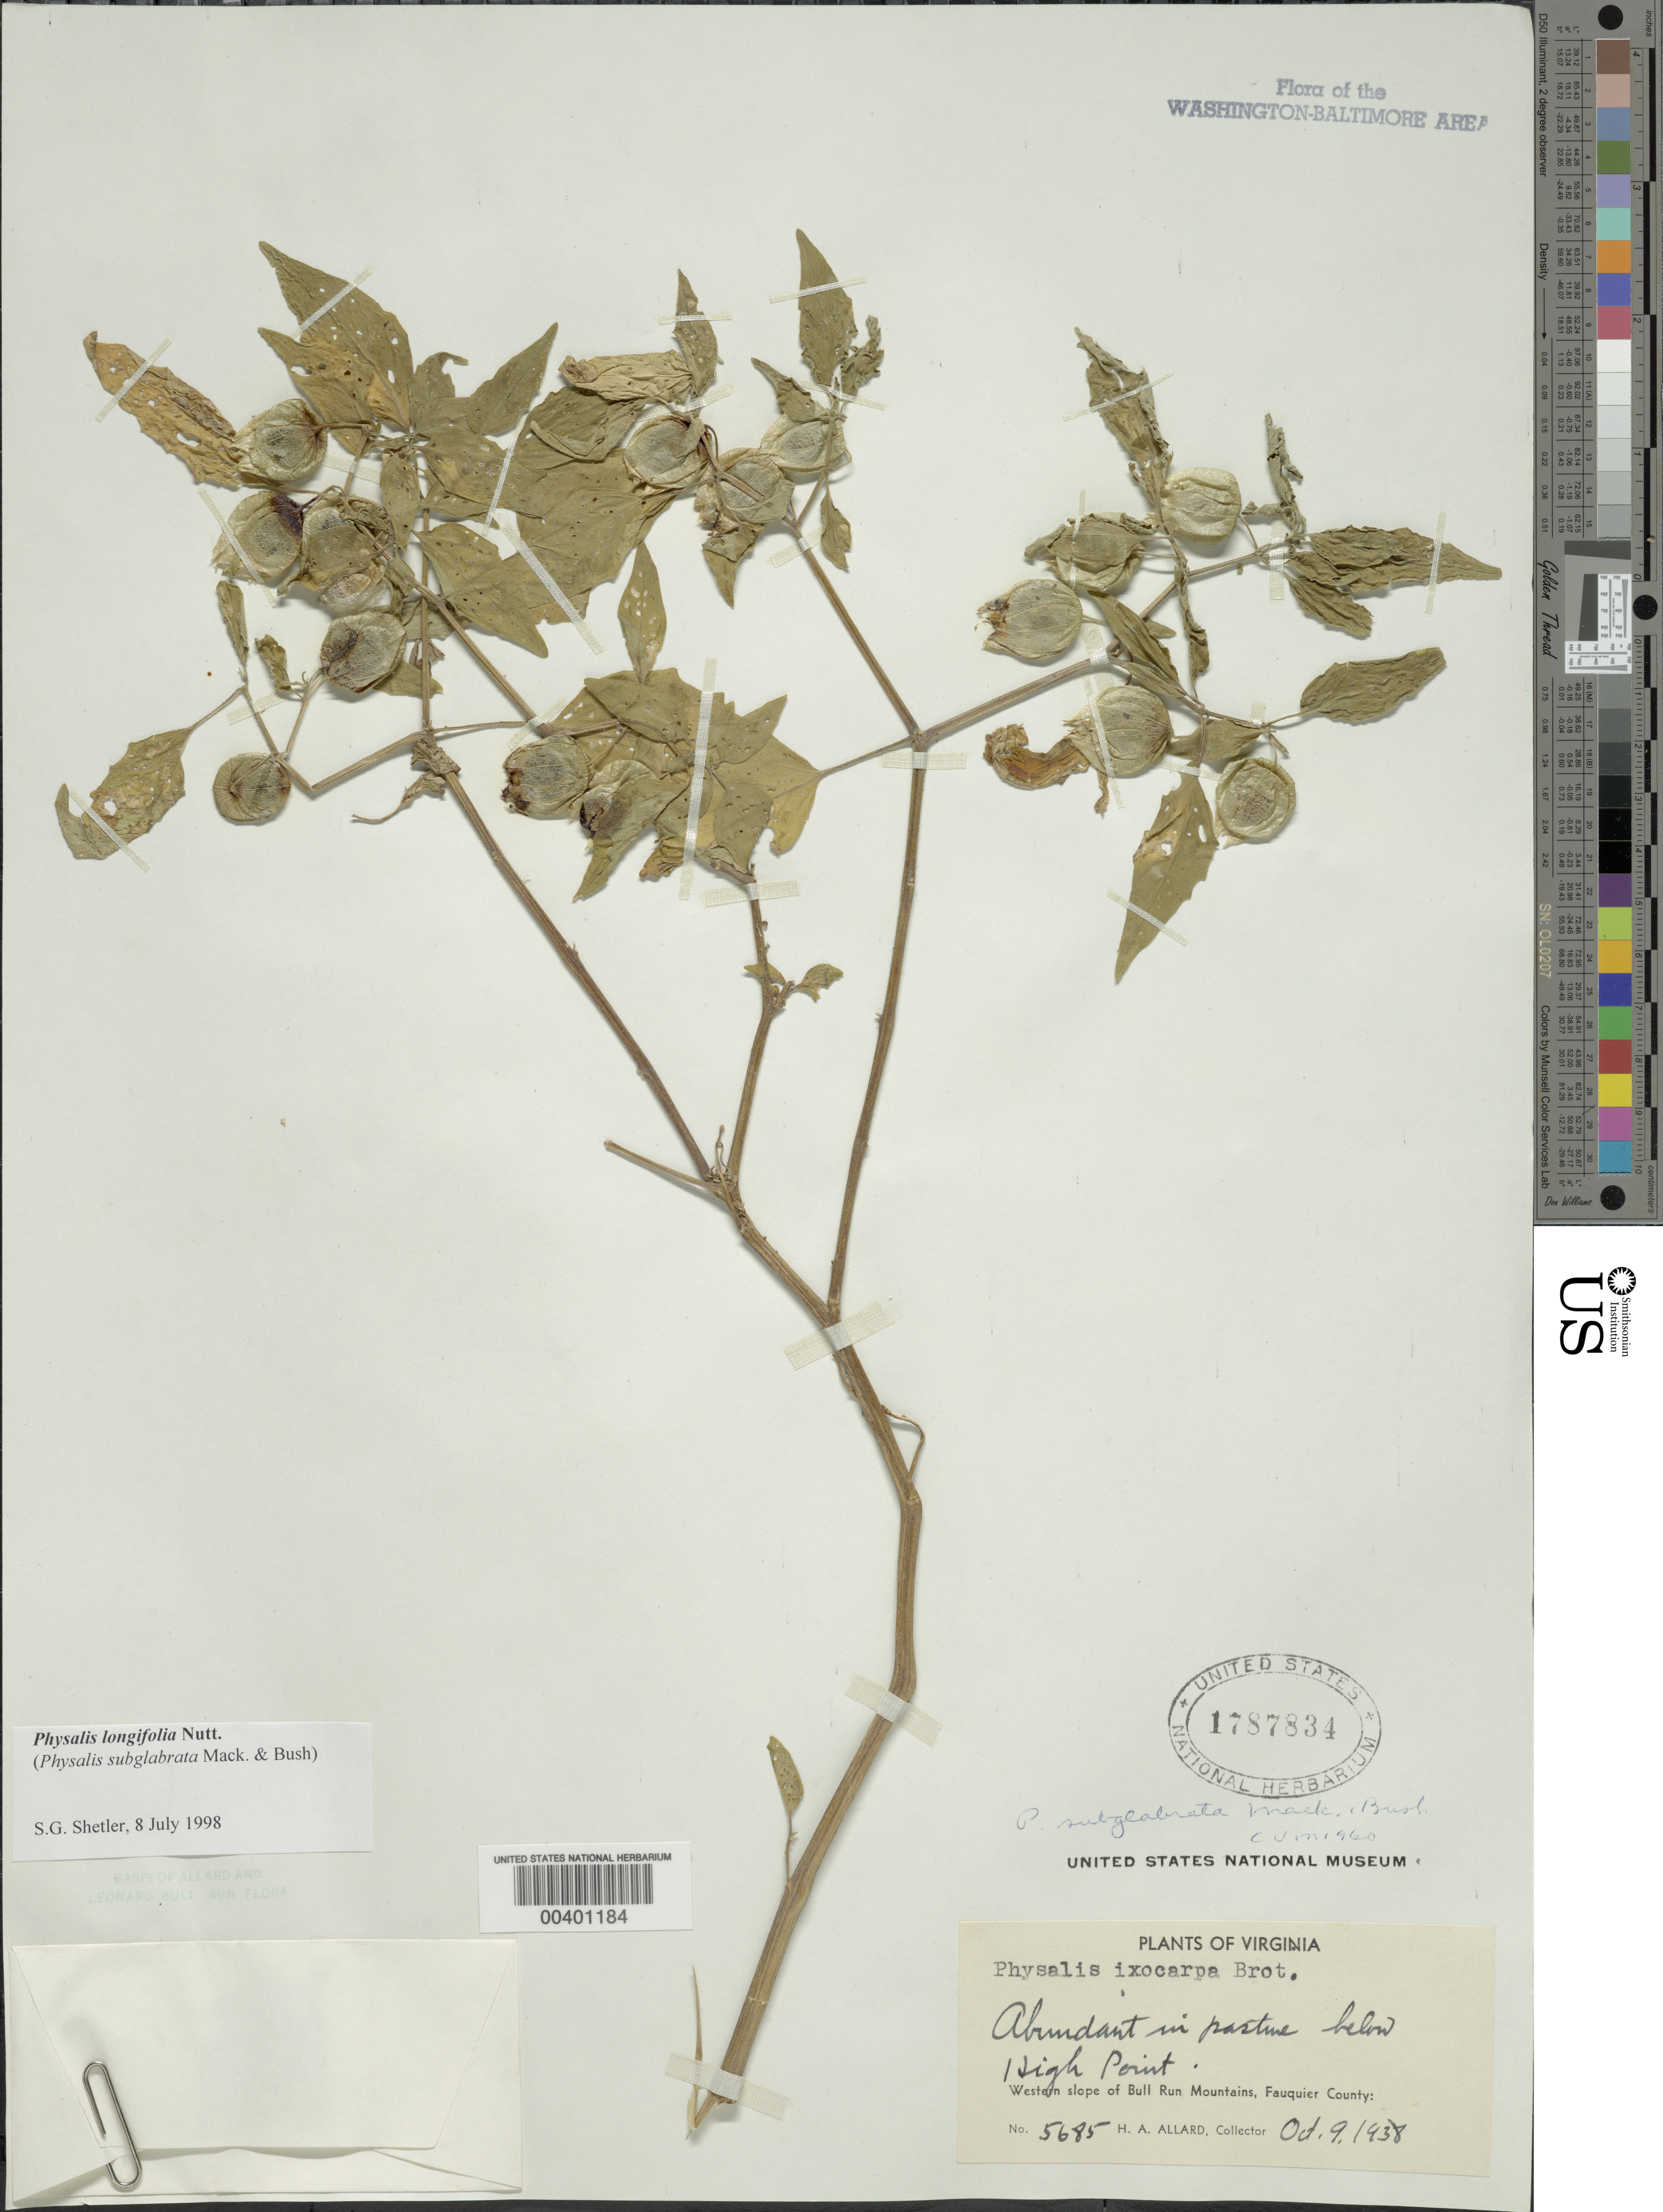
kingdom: Plantae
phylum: Tracheophyta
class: Magnoliopsida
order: Solanales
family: Solanaceae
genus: Physalis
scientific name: Physalis longifolia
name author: Nutt.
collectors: H. A. Allard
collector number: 5685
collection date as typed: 09 Oct 1938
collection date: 1938-10-09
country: United States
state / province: Virginia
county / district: Fauquier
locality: Pasture below High Point, western slope of Bull Run Mountains Bull Run Mts.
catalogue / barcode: US 1787834